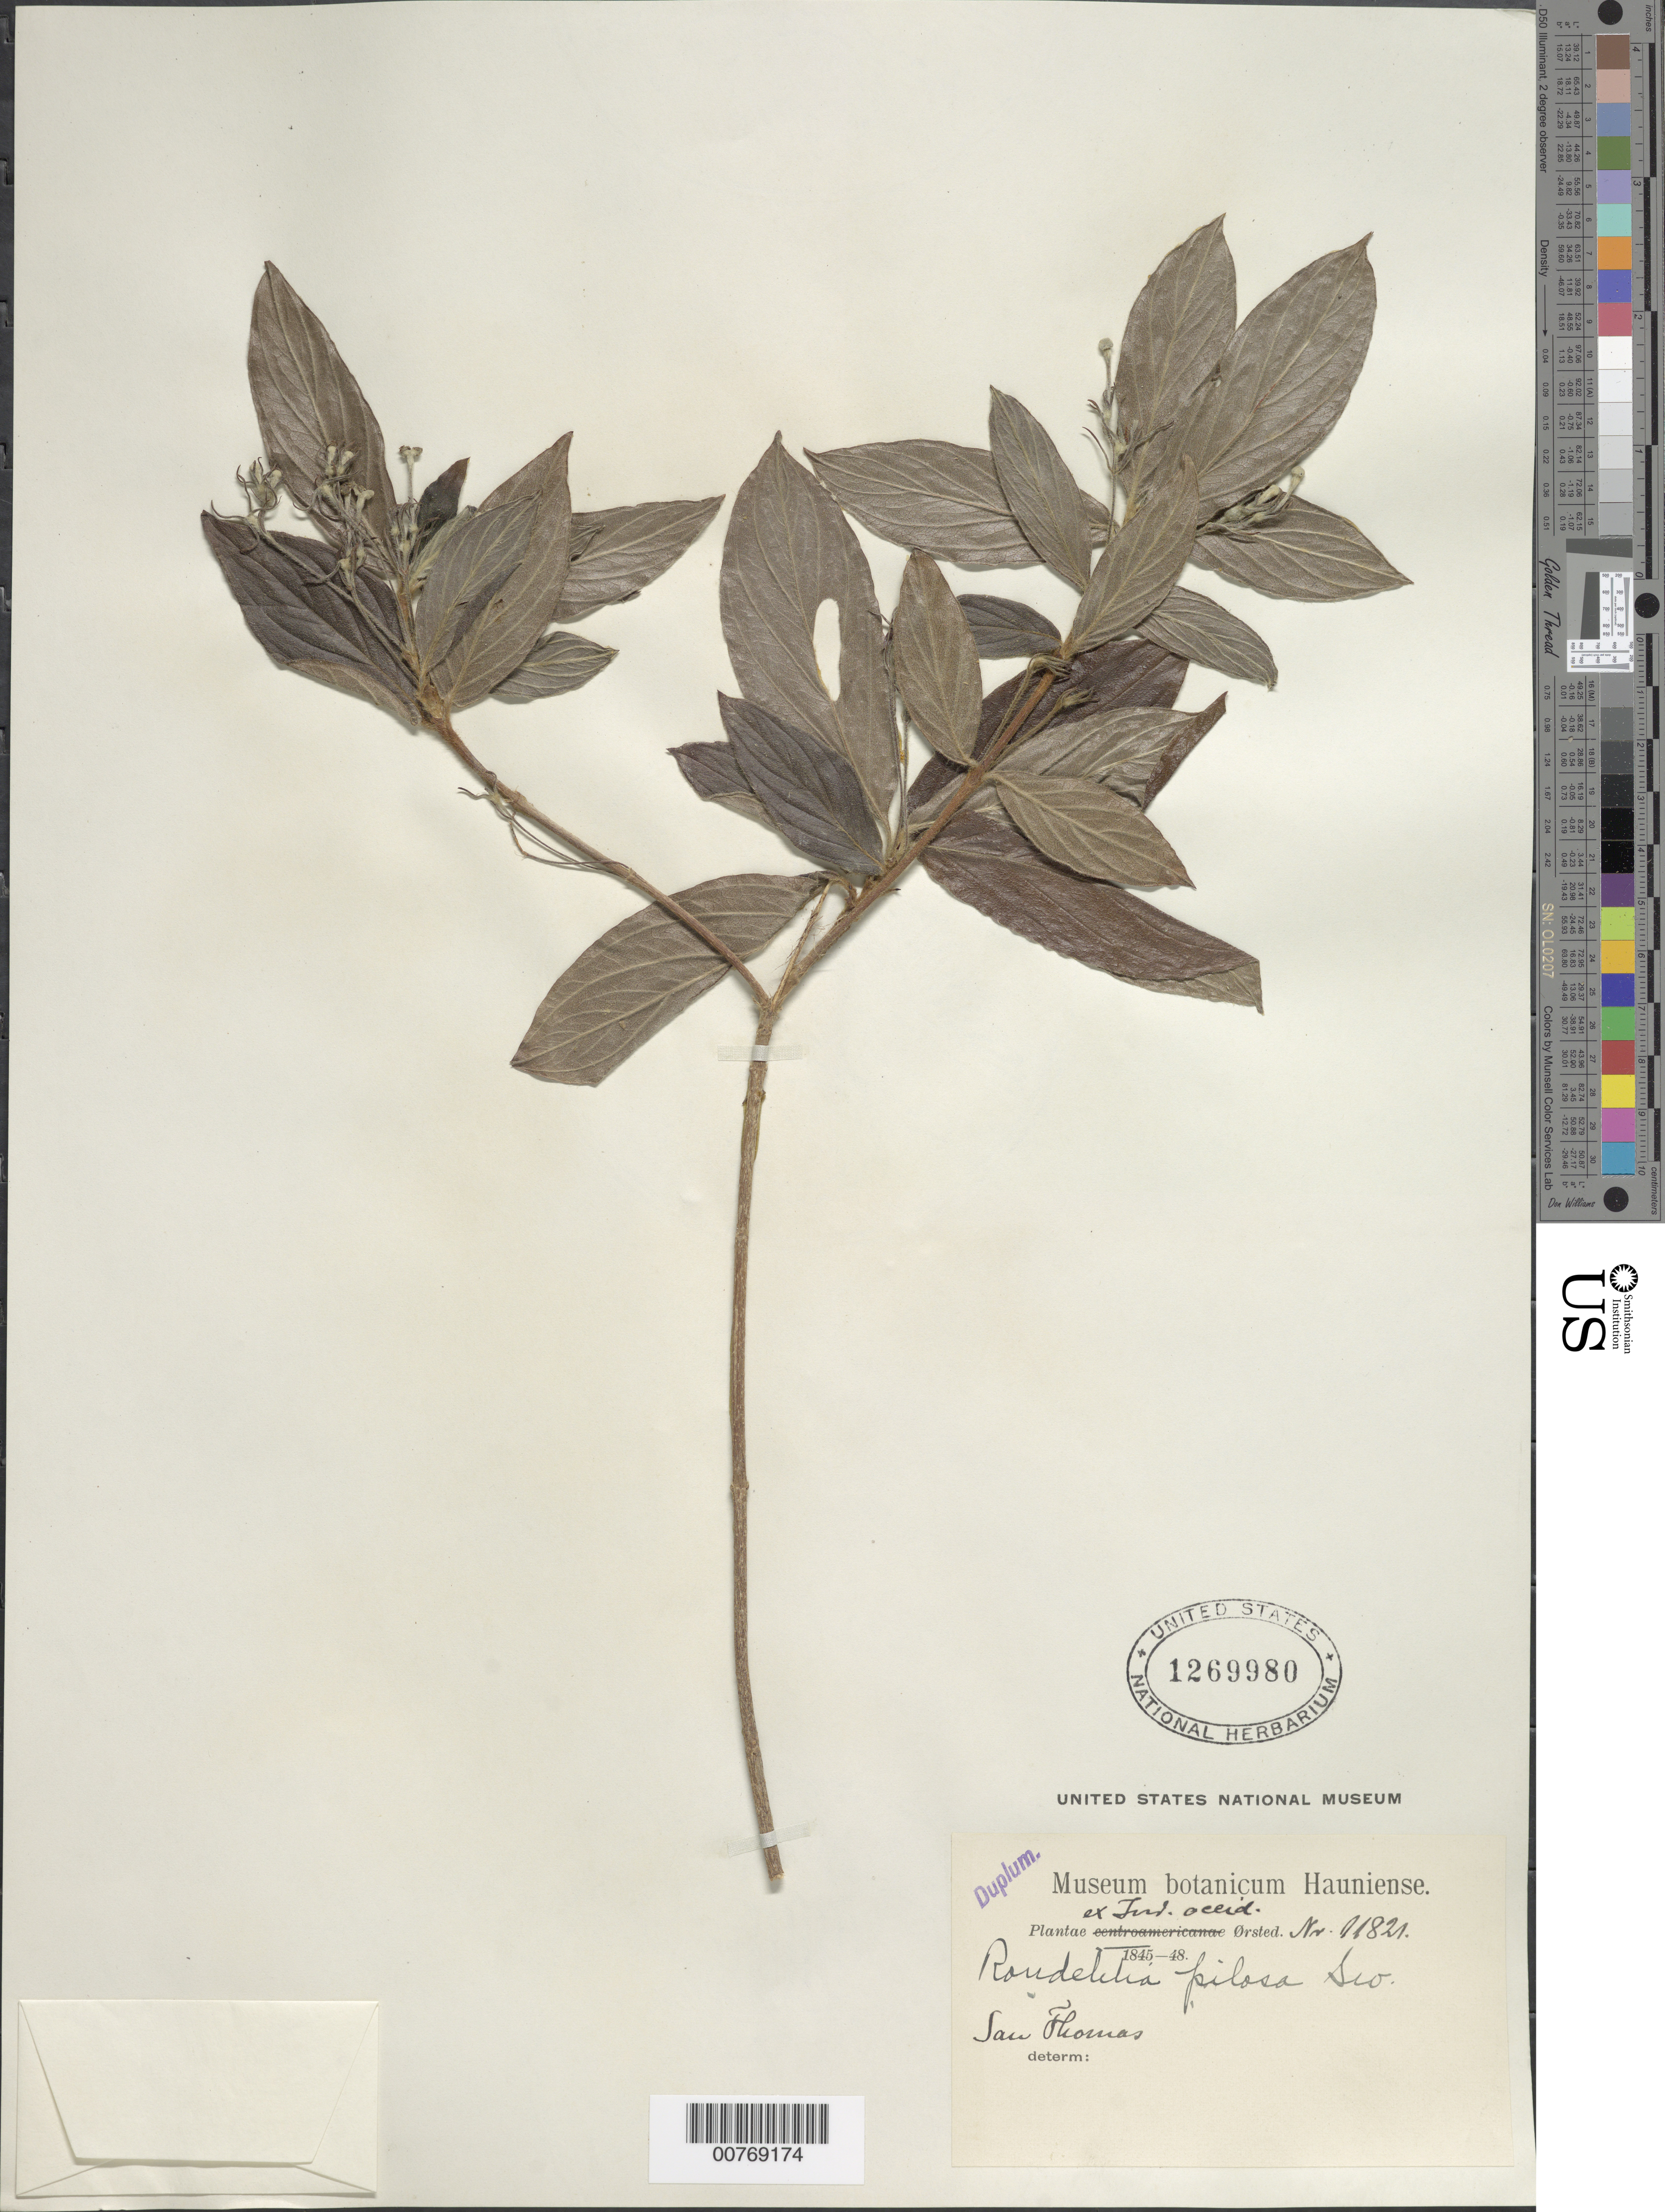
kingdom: Plantae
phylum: Tracheophyta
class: Magnoliopsida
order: Gentianales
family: Rubiaceae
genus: Rondeletia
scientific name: Rondeletia pilosa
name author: Sw.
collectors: A. S. Oersted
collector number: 11820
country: U.S. Virgin Islands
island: St. Thomas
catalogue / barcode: US 1269980